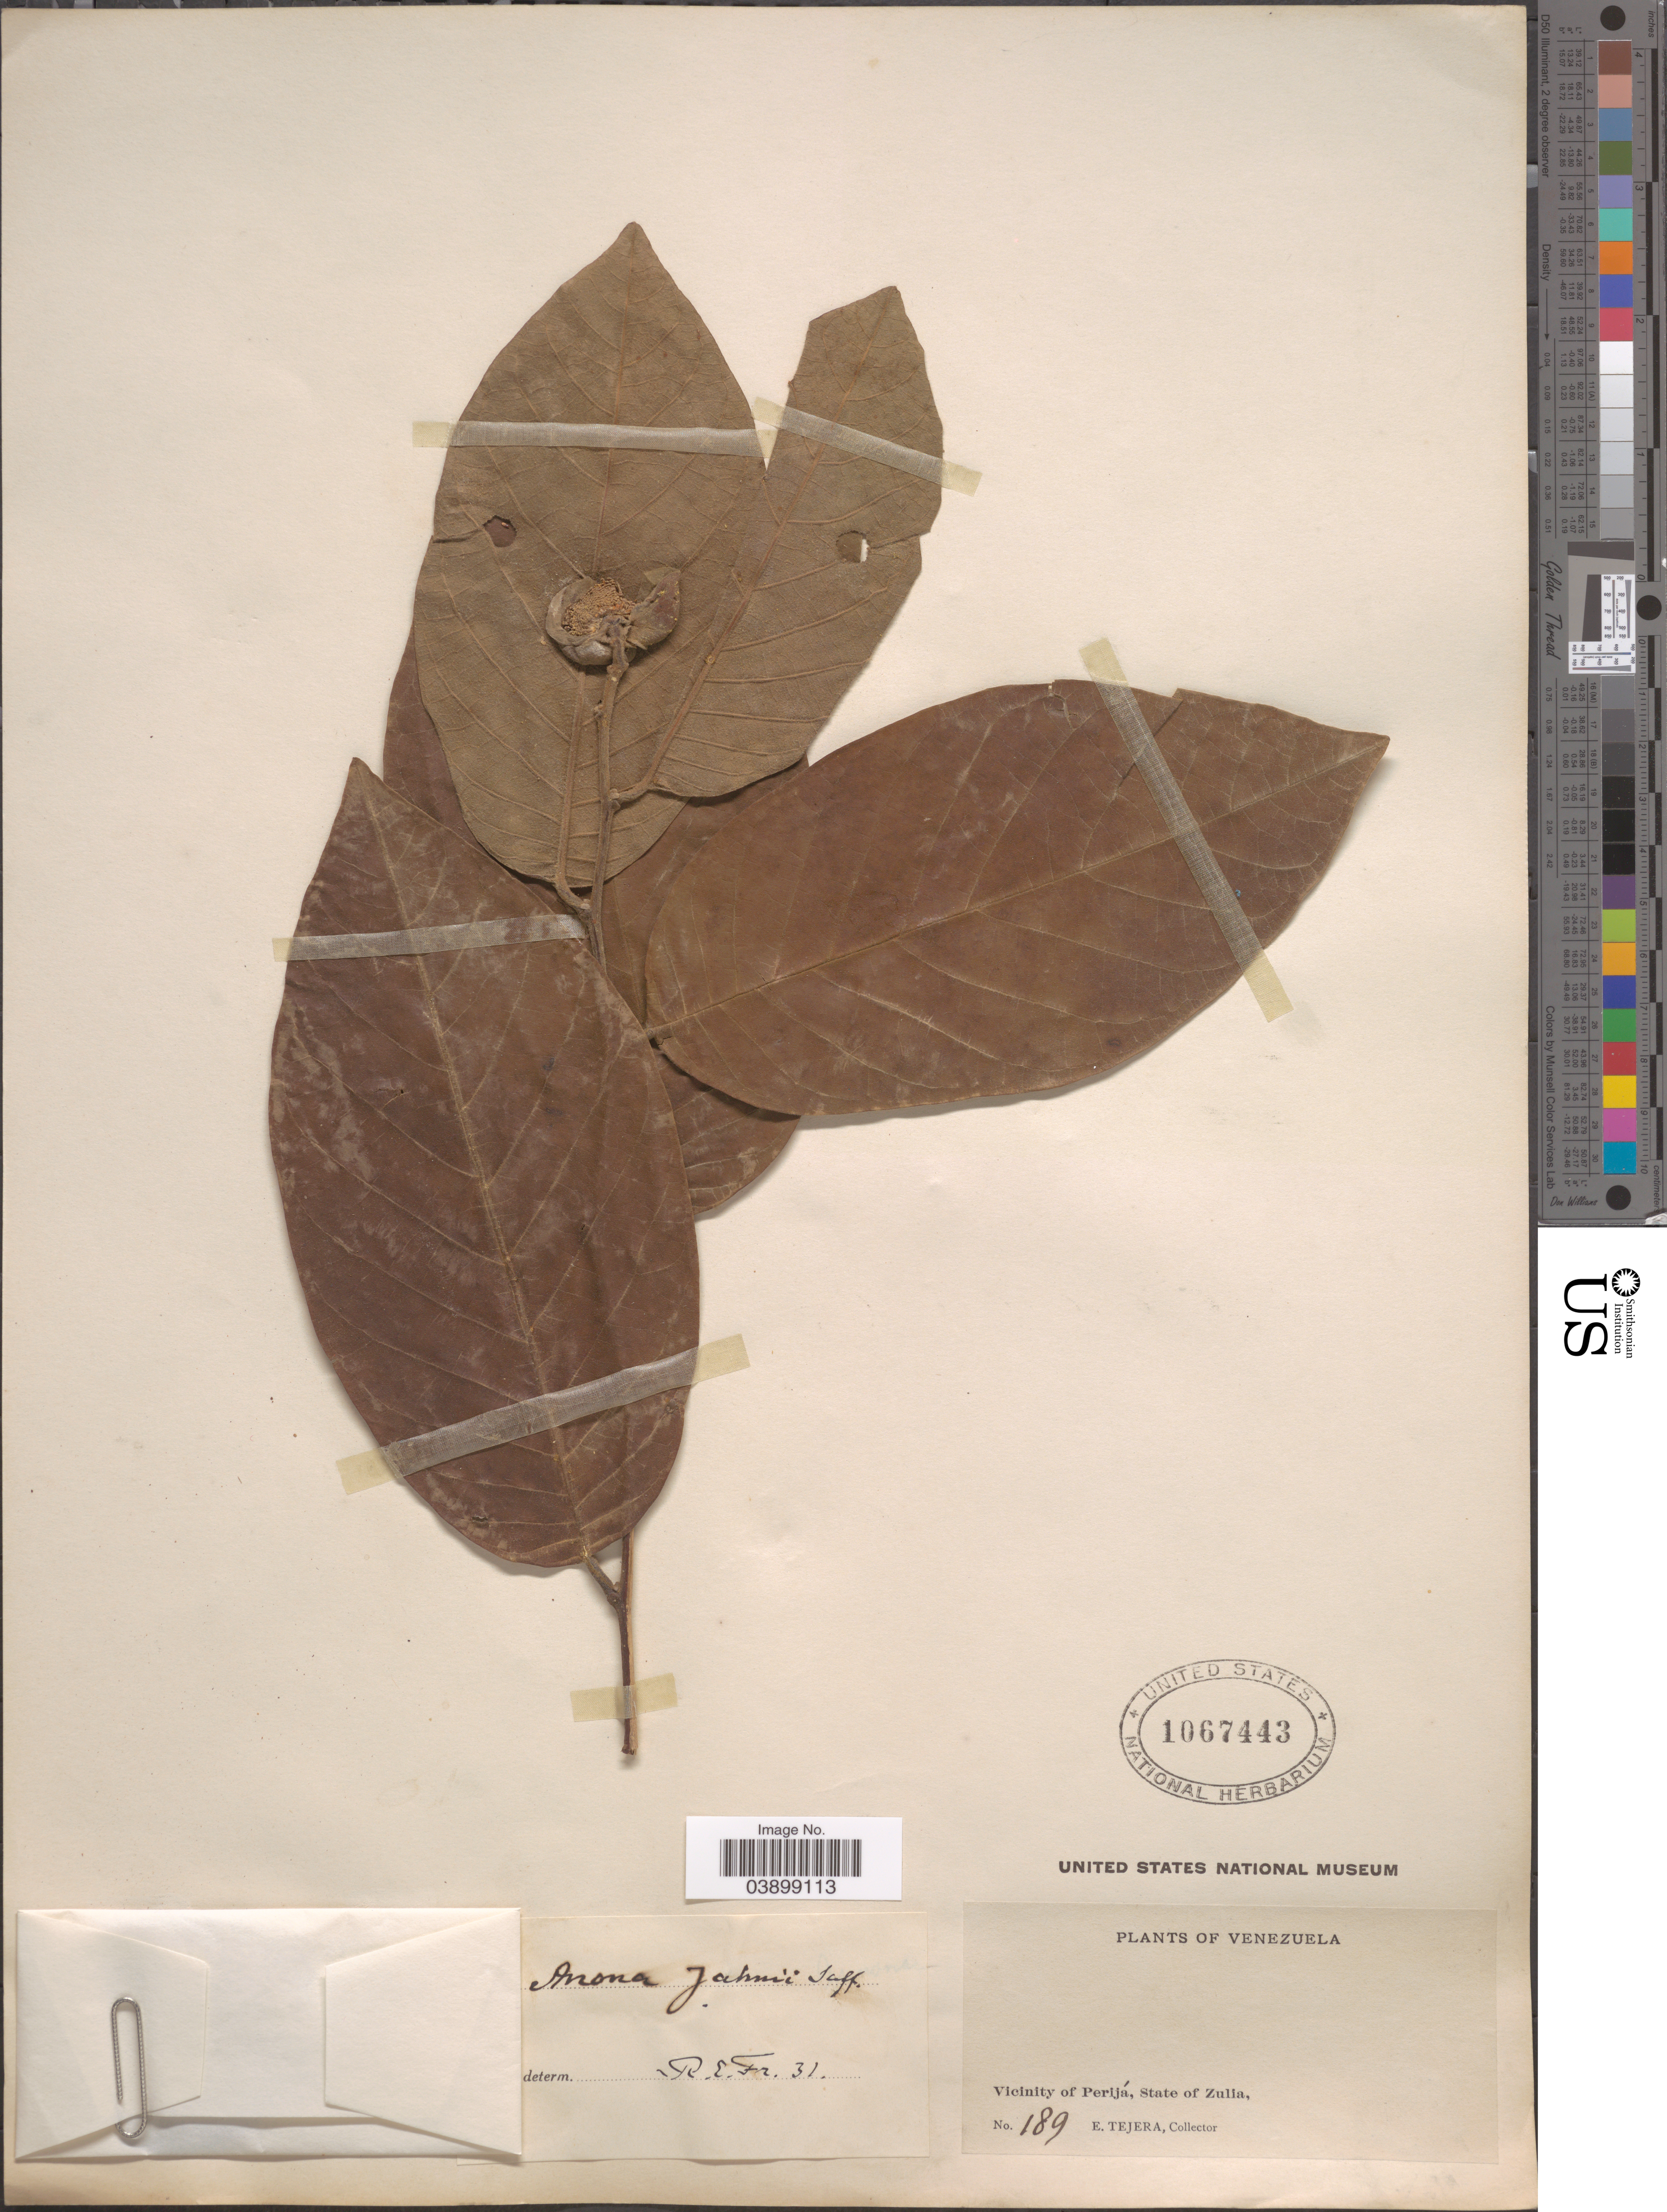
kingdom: Plantae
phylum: Tracheophyta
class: Magnoliopsida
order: Magnoliales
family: Annonaceae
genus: Annona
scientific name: Annona jahnii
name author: Saff.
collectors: E. Tejera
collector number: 189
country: Venezuela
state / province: Zulia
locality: Vicinity of Perijá.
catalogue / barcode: US 1067443